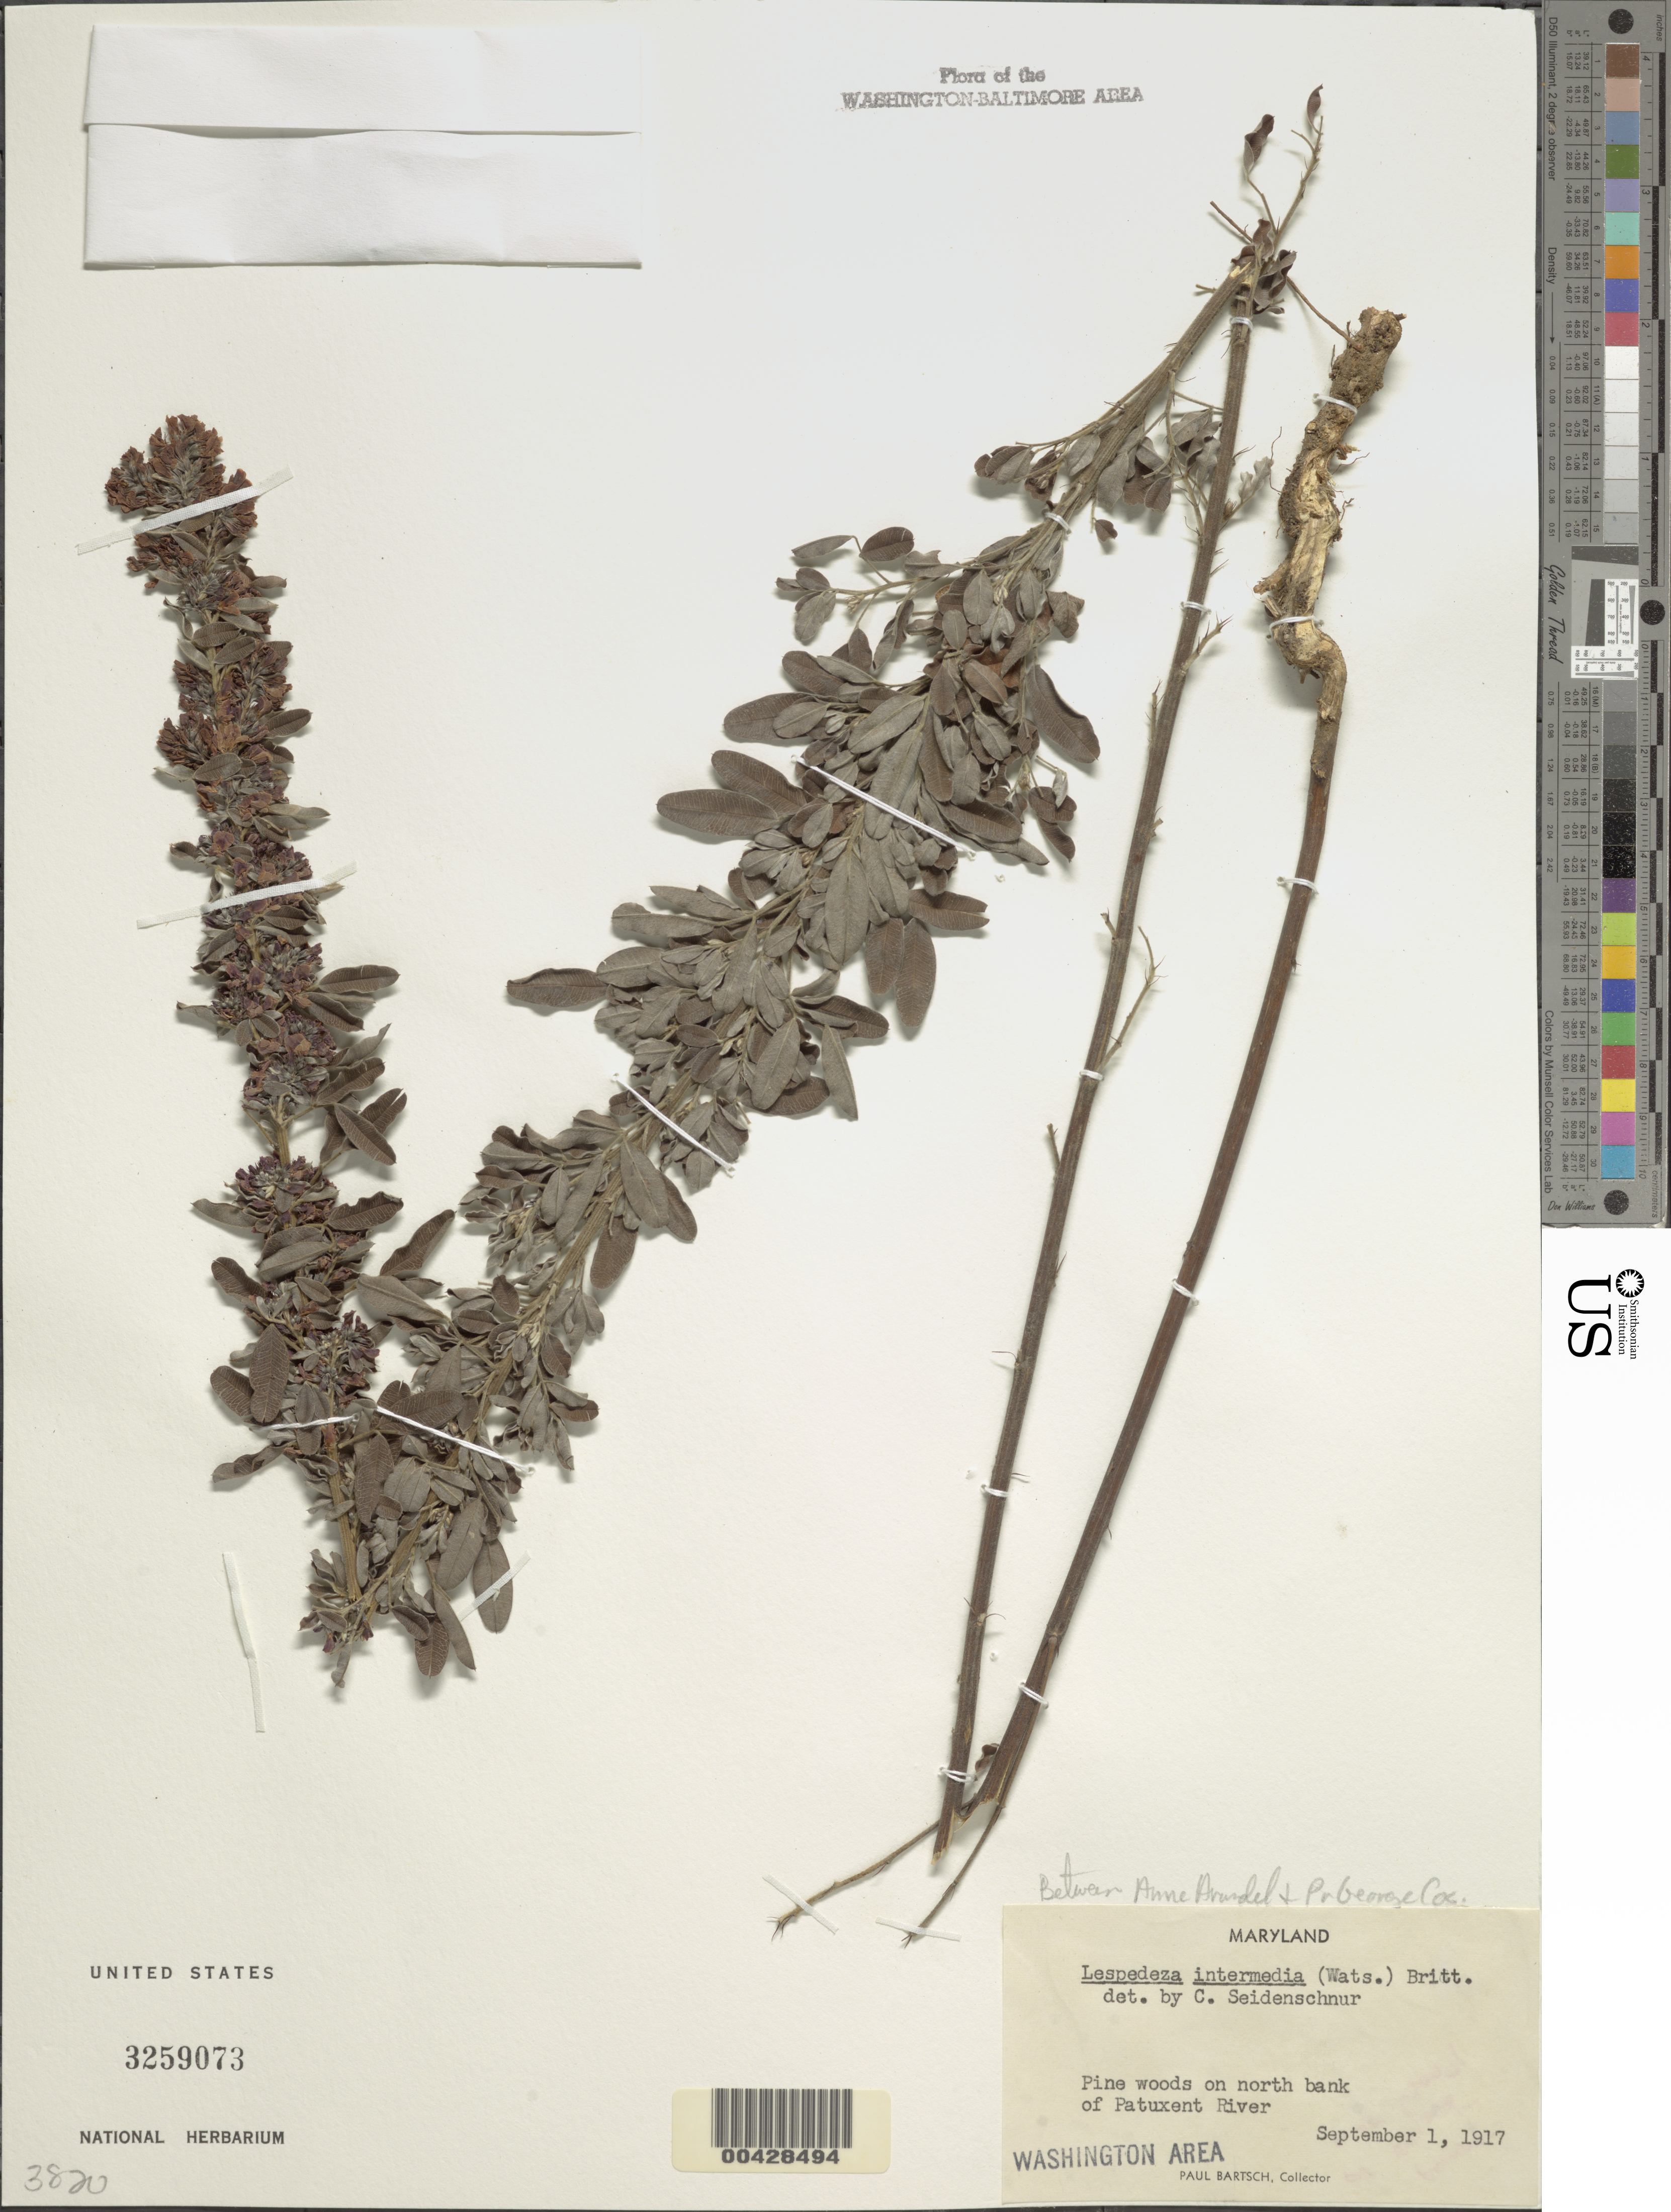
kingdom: Plantae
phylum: Tracheophyta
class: Magnoliopsida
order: Fabales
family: Fabaceae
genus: Lespedeza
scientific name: Lespedeza intermedia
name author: (S. Watson) Britton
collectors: P. Bartsch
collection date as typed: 01 Sep 1917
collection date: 1917-09-01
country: United States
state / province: Maryland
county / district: Anne Arundel / Prince George's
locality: Patuxent River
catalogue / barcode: US 3259073